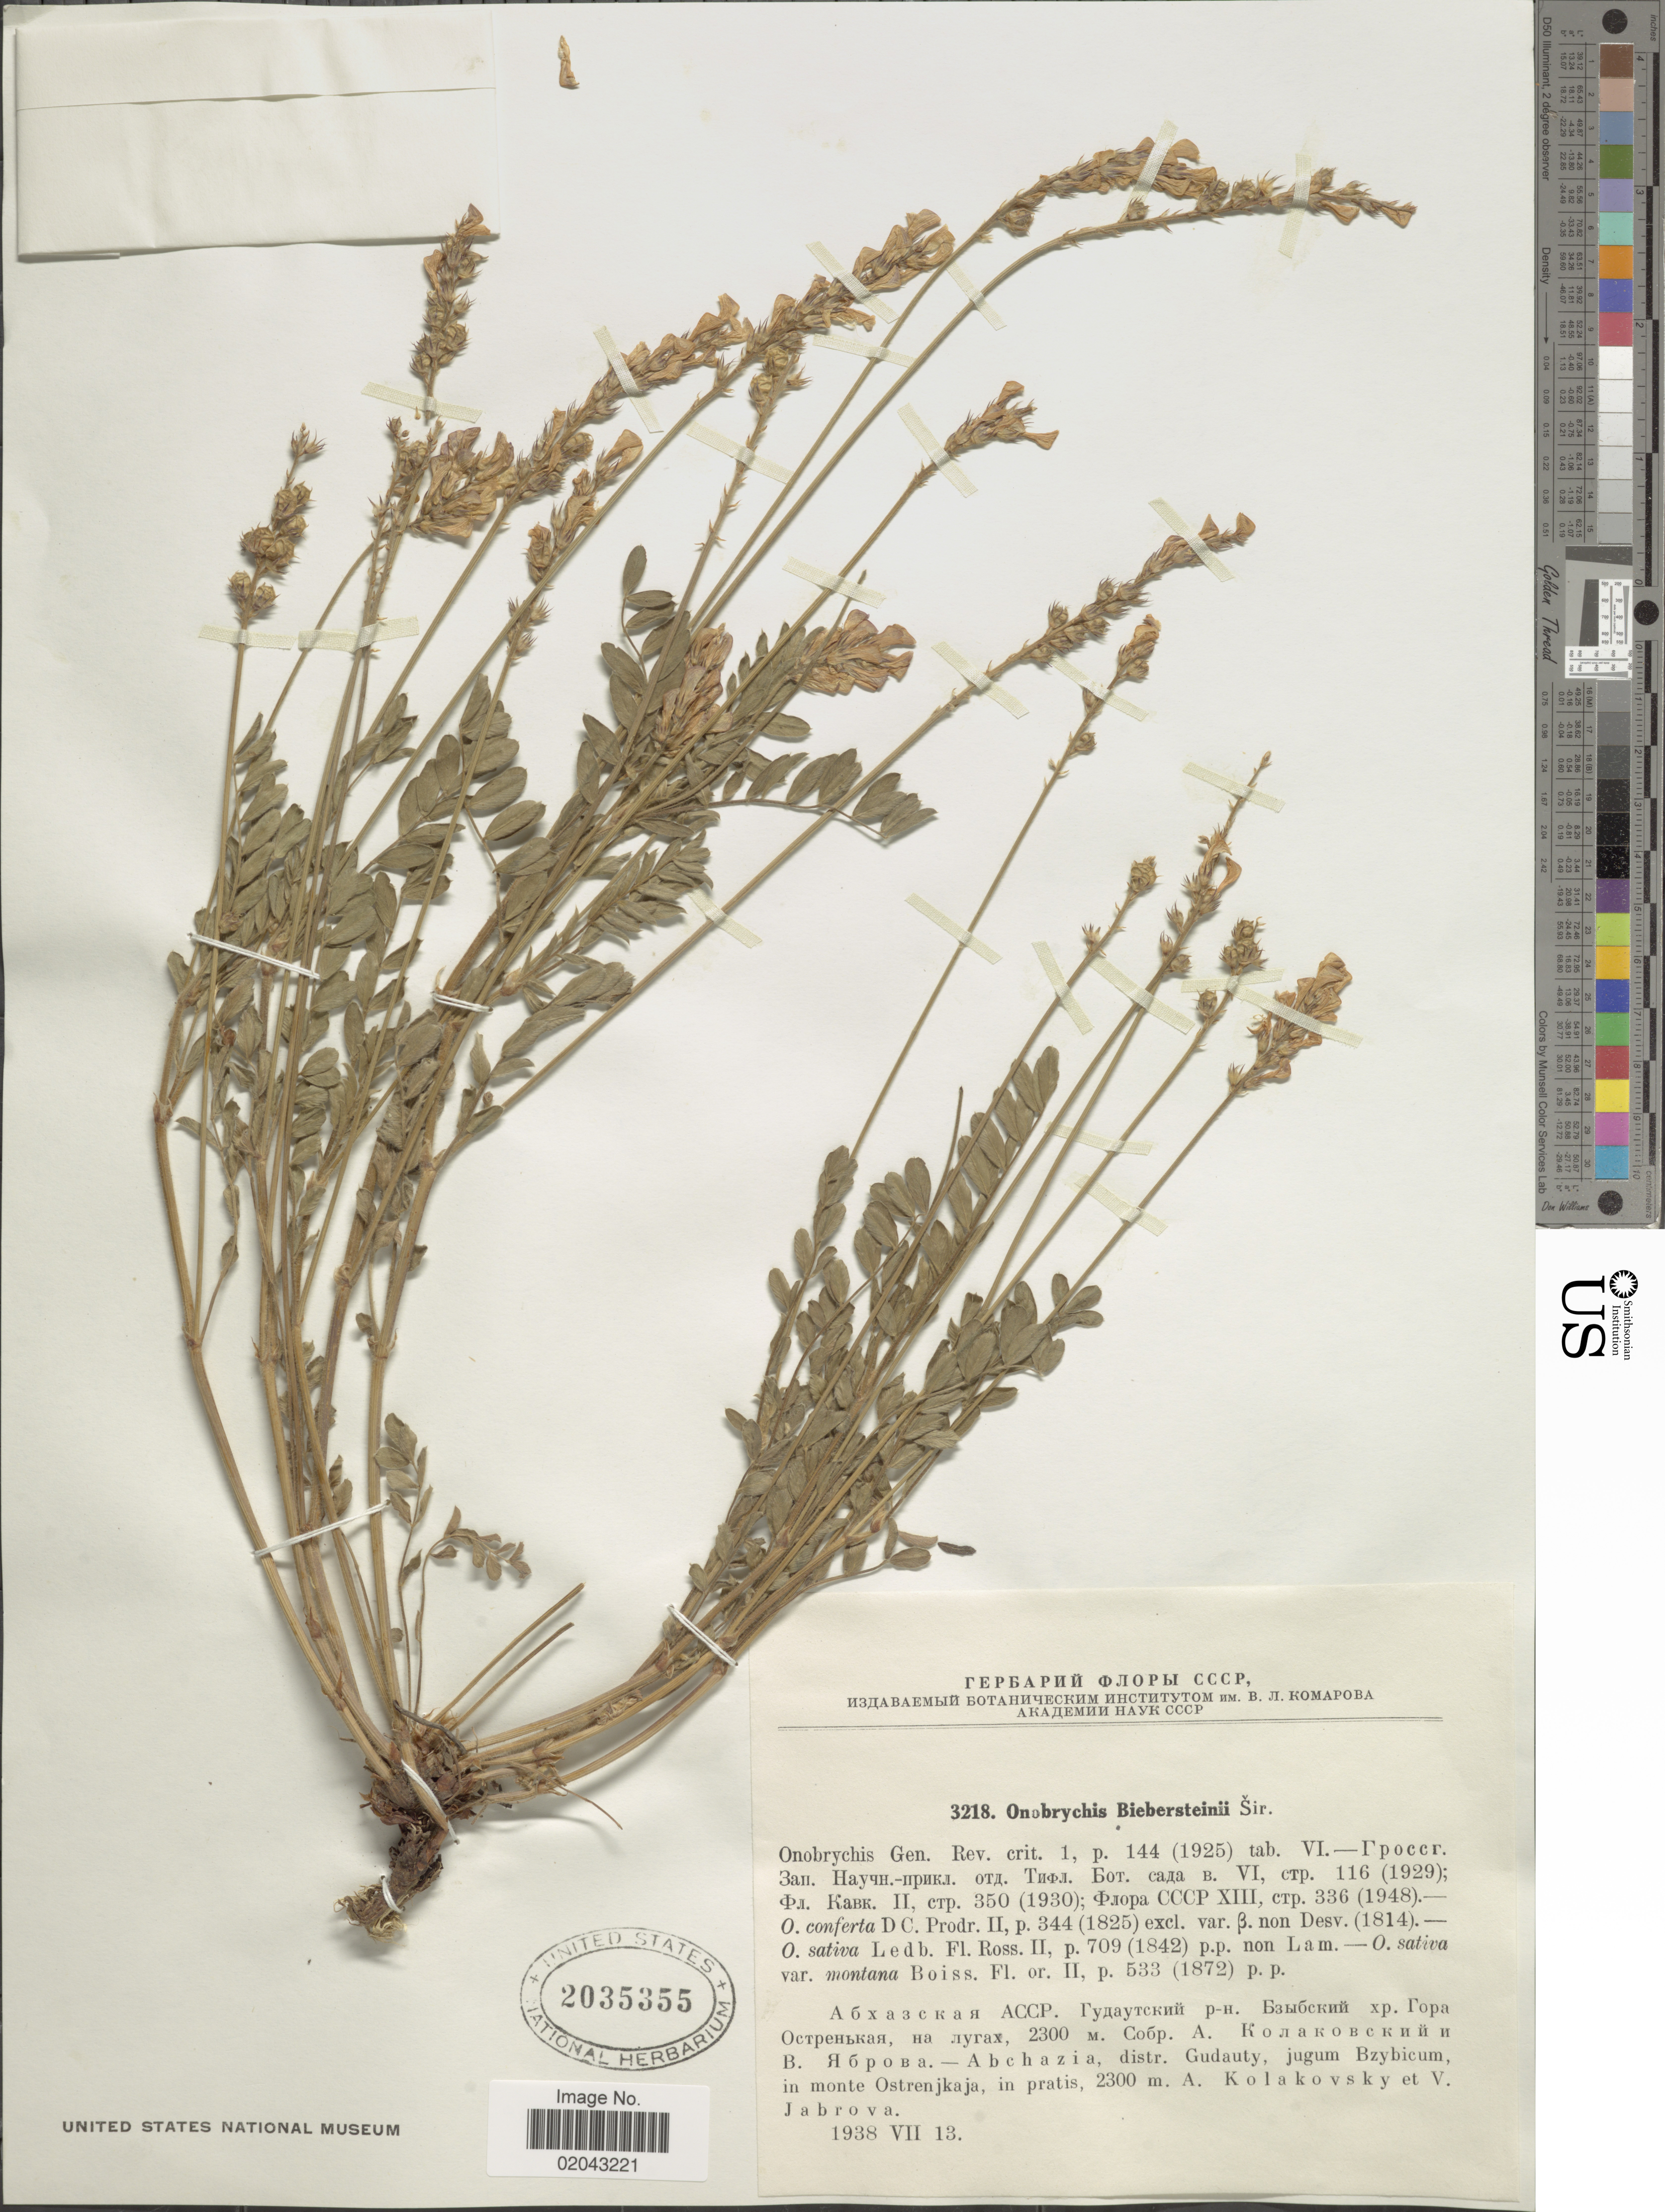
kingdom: Plantae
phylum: Tracheophyta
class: Magnoliopsida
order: Fabales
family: Fabaceae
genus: Onobrychis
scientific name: Onobrychis biebersteinii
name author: Širj.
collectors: A. Kolakovsky & V. Jabrova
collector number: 3218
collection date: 1938-07-13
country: Georgia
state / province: Abkhazia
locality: Abchazia, distr. Gudauty, jugum Bzybicum, in monte Ostrenjkaja.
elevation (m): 2300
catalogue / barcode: US 2035355